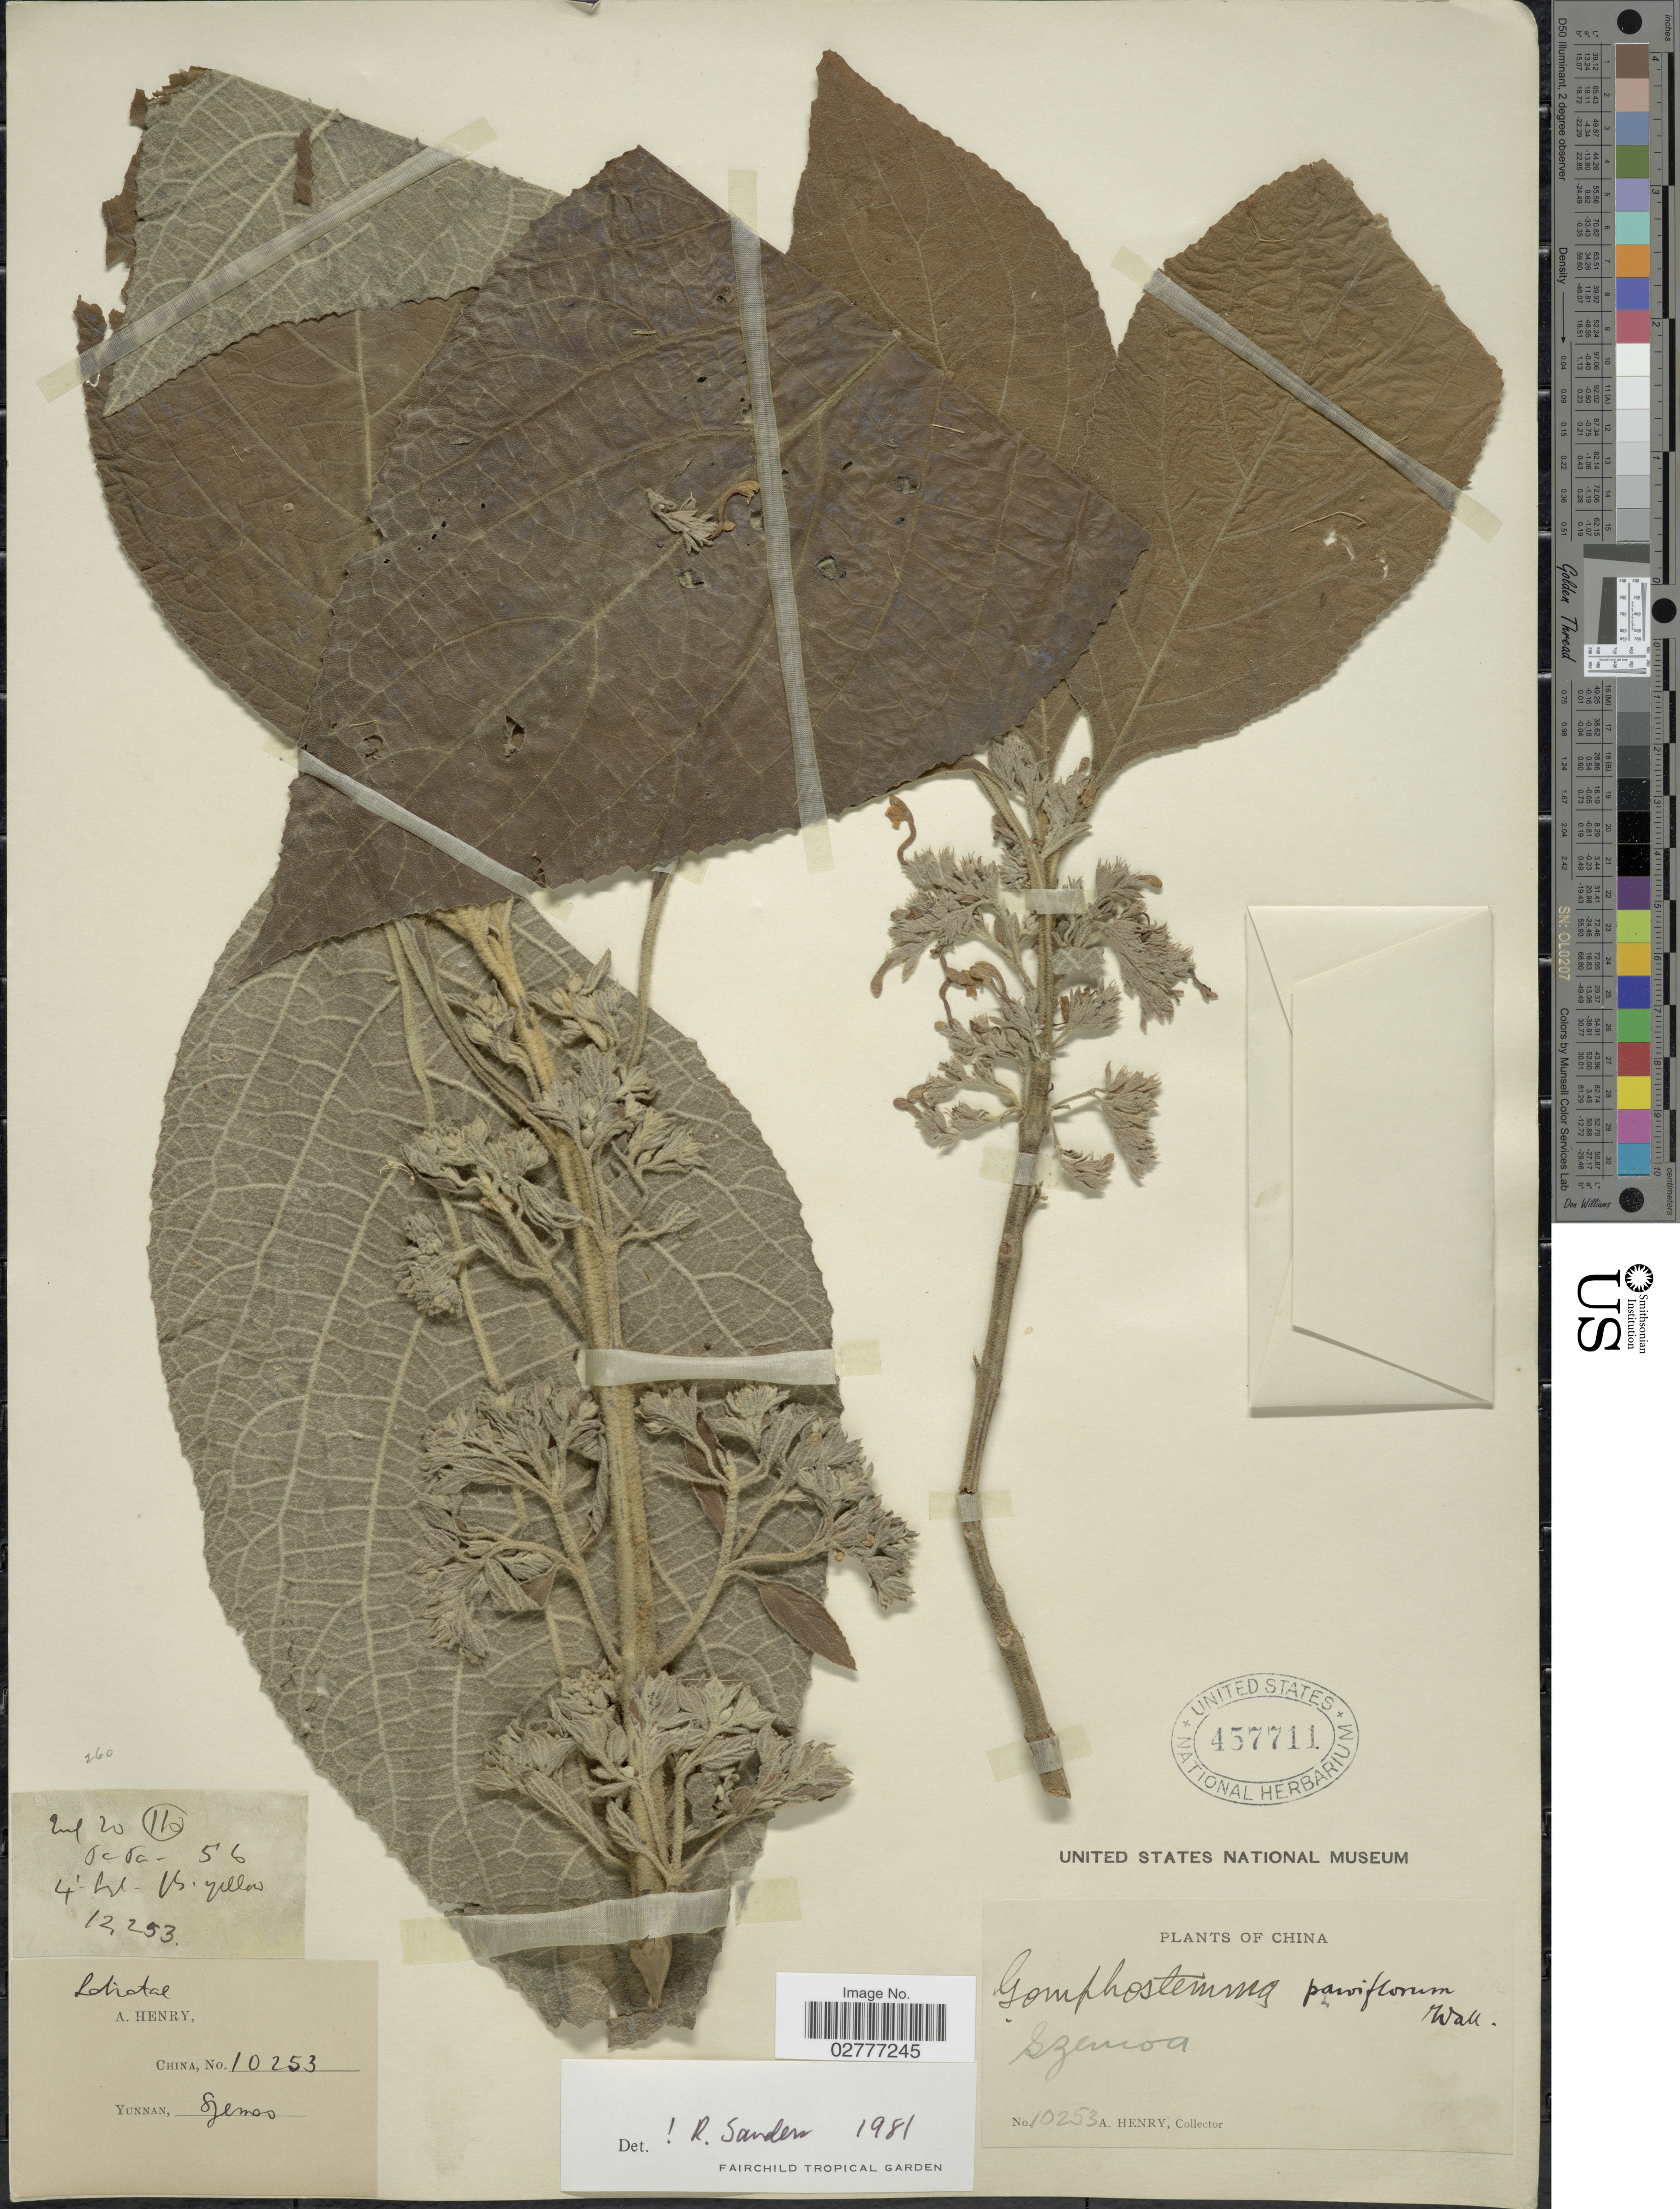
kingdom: Plantae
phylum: Tracheophyta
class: Magnoliopsida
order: Lamiales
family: Lamiaceae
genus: Gomphostemma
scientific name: Gomphostemma parviflorum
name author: Wall. ex Benth.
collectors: A. Henry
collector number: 10253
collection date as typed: Transcribed d/m/y: /7/20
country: China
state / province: Yunnan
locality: Szemoa. Teta. Ho.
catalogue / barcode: US 457711